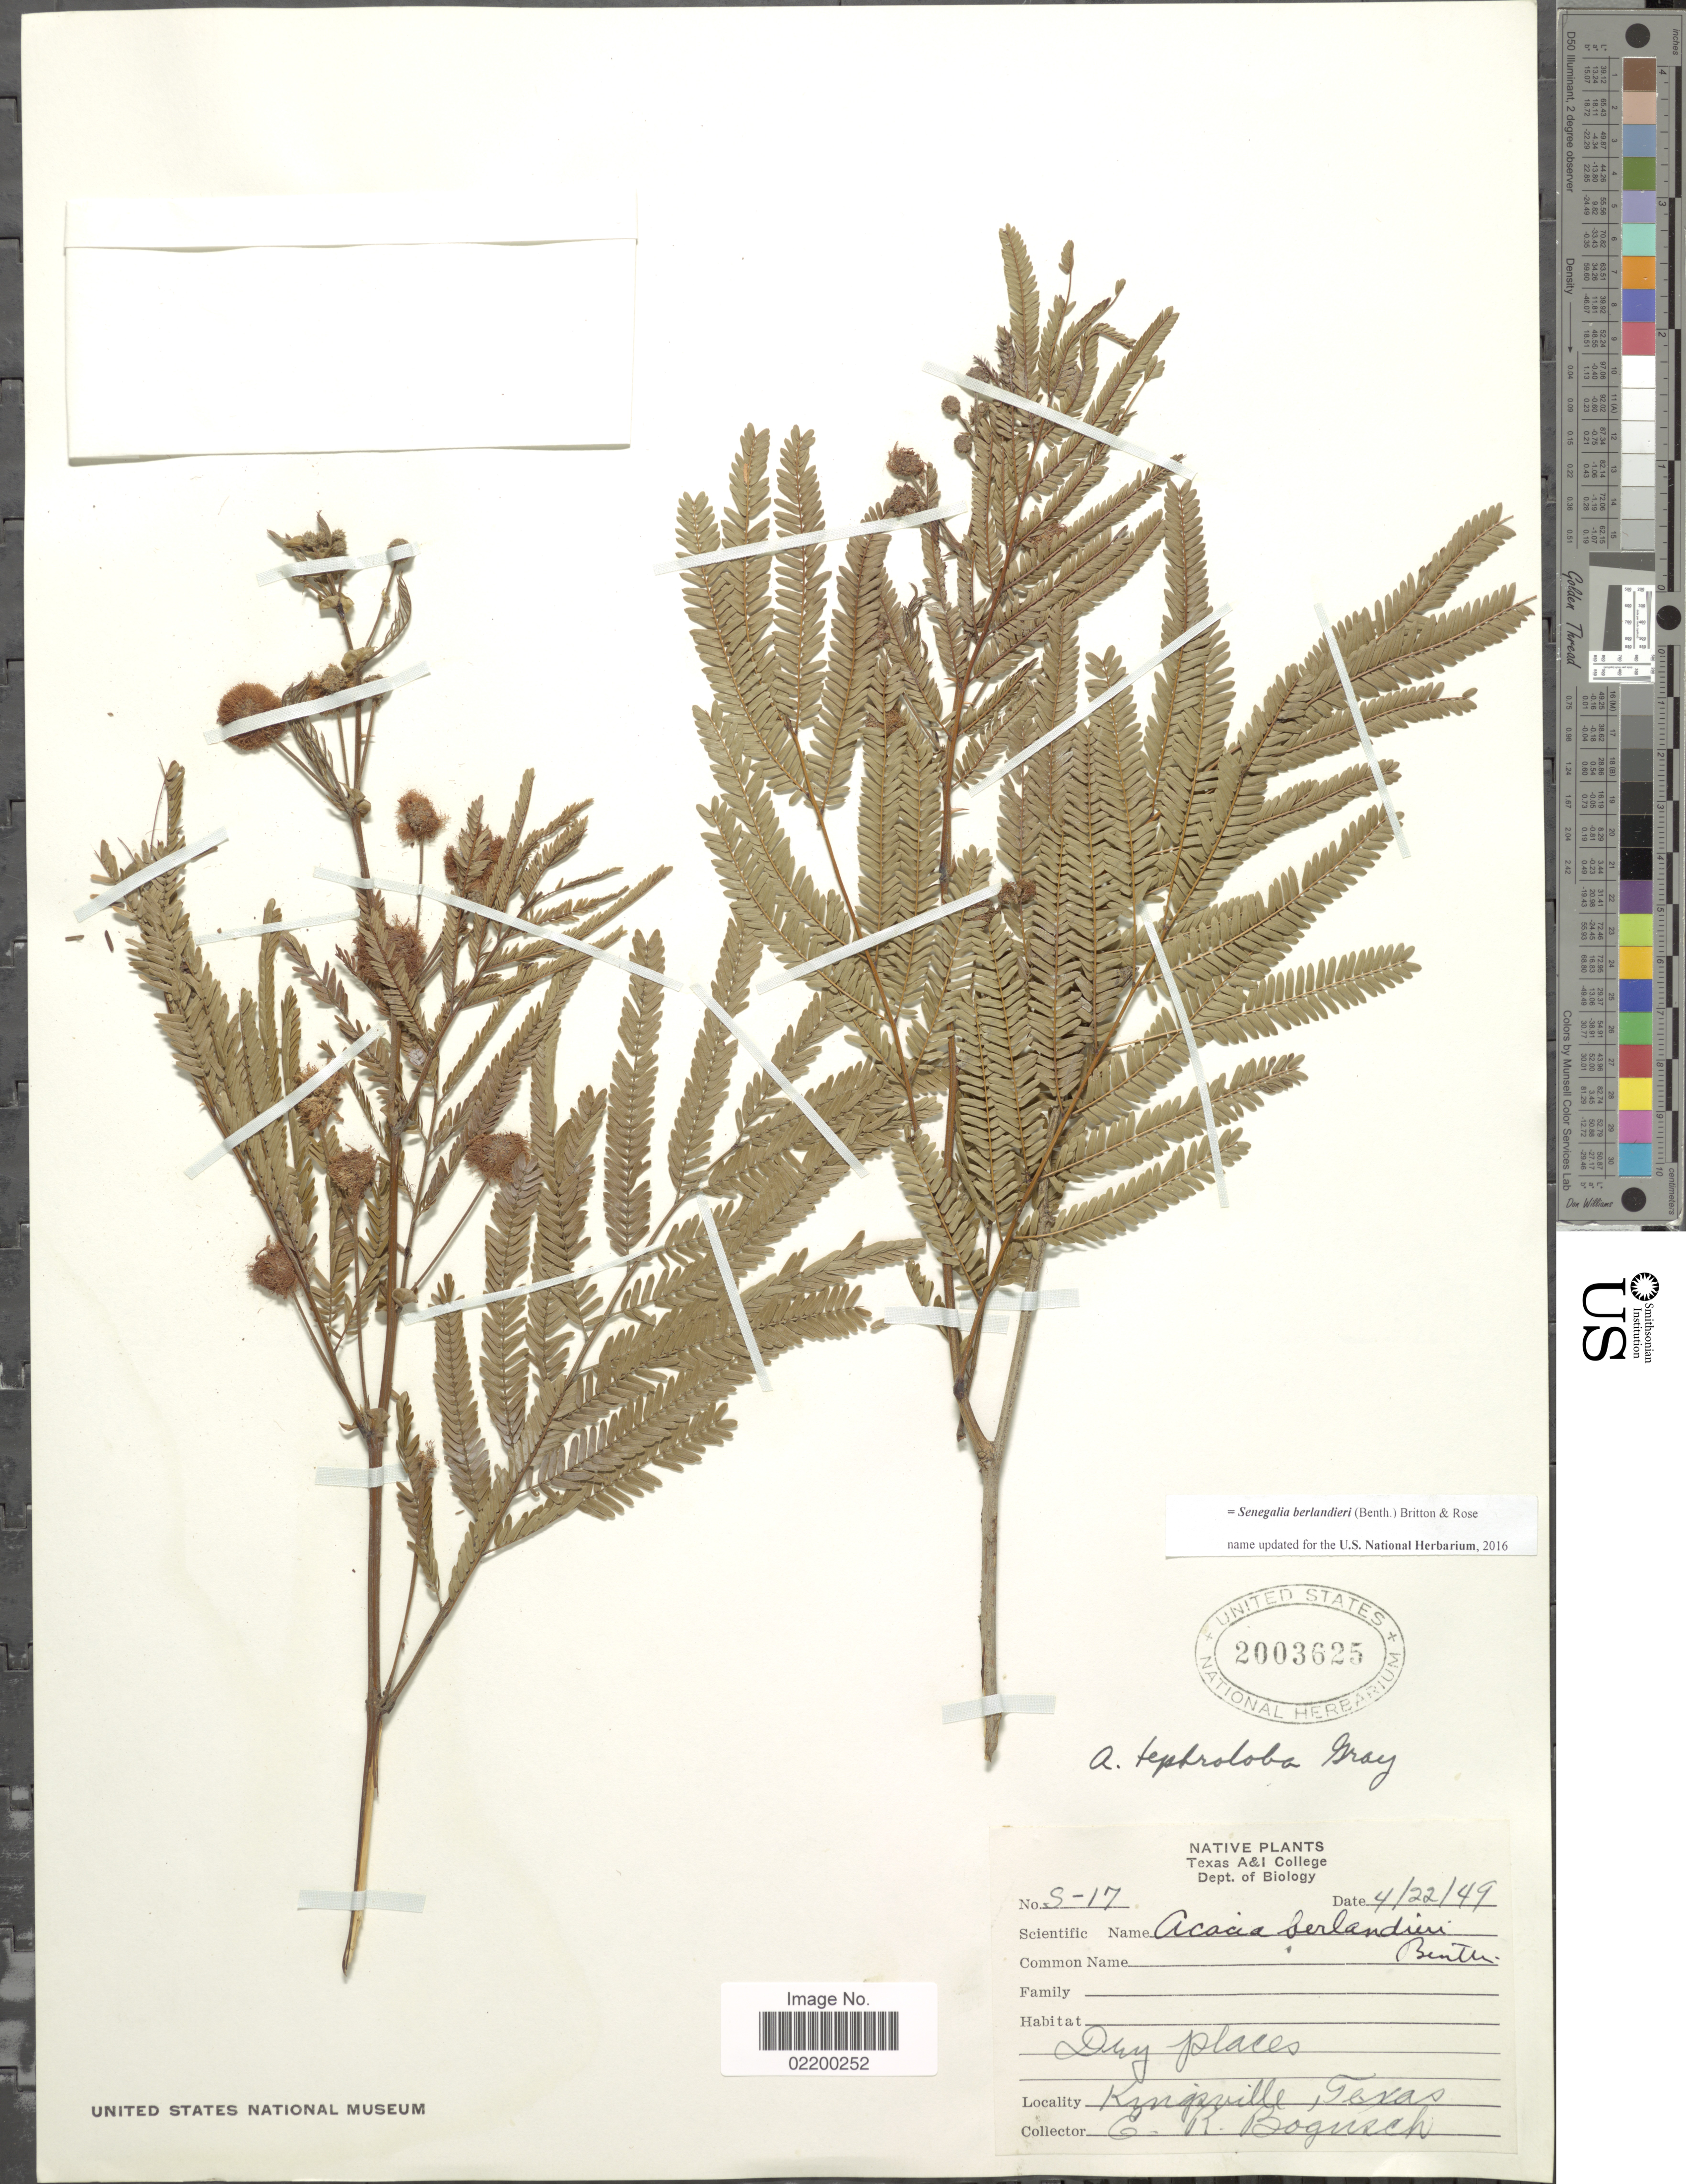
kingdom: Plantae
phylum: Tracheophyta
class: Magnoliopsida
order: Fabales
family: Fabaceae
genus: Senegalia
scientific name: Senegalia berlandieri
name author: (Benth.) Britton & Rose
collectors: E. Bogusch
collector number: S-17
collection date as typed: Transcribed d/m/y: 22/4/49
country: United States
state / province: Texas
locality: Kingsville, Native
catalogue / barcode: US 2003625